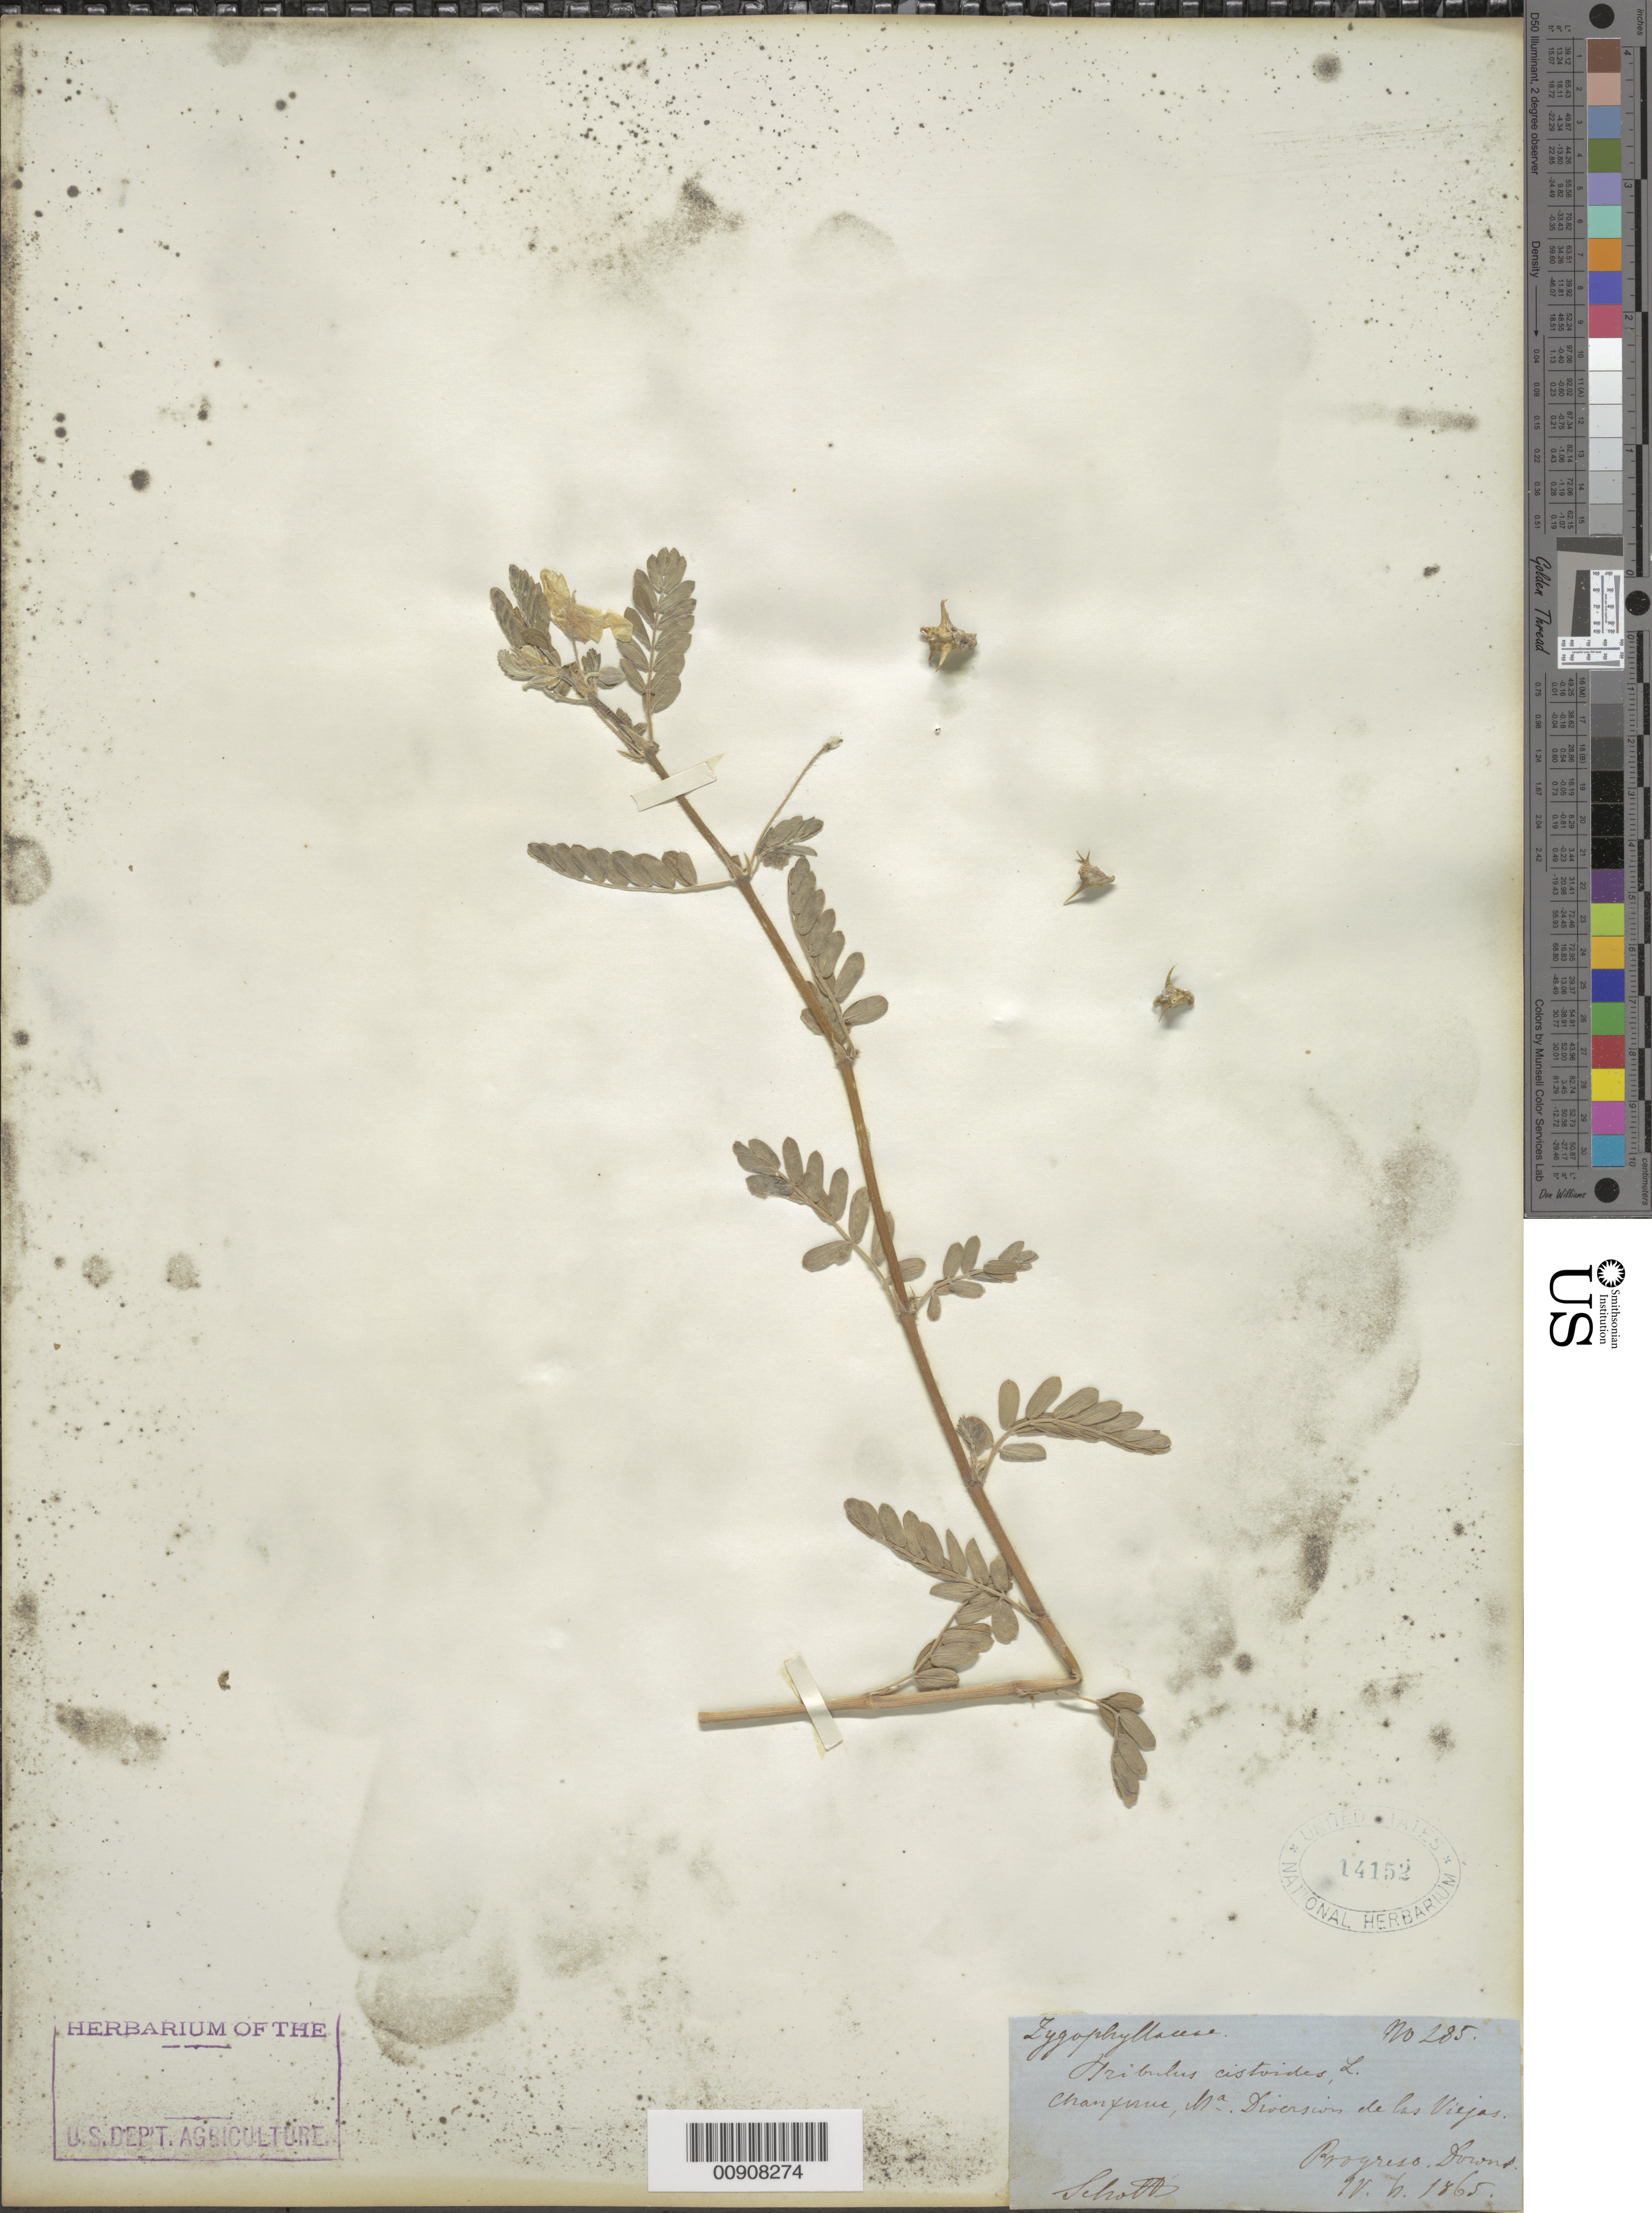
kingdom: Plantae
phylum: Tracheophyta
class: Magnoliopsida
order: Zygophyllales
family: Zygophyllaceae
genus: Tribulus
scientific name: Tribulus cistoides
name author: L.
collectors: Schott, --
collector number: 285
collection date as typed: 06 Apr 1865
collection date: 1865-04-06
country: Mexico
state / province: Yucatán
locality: Chanyauc, Ma. Diversión de las Viejas. Progreso town. [interpreted]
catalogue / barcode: US 14152